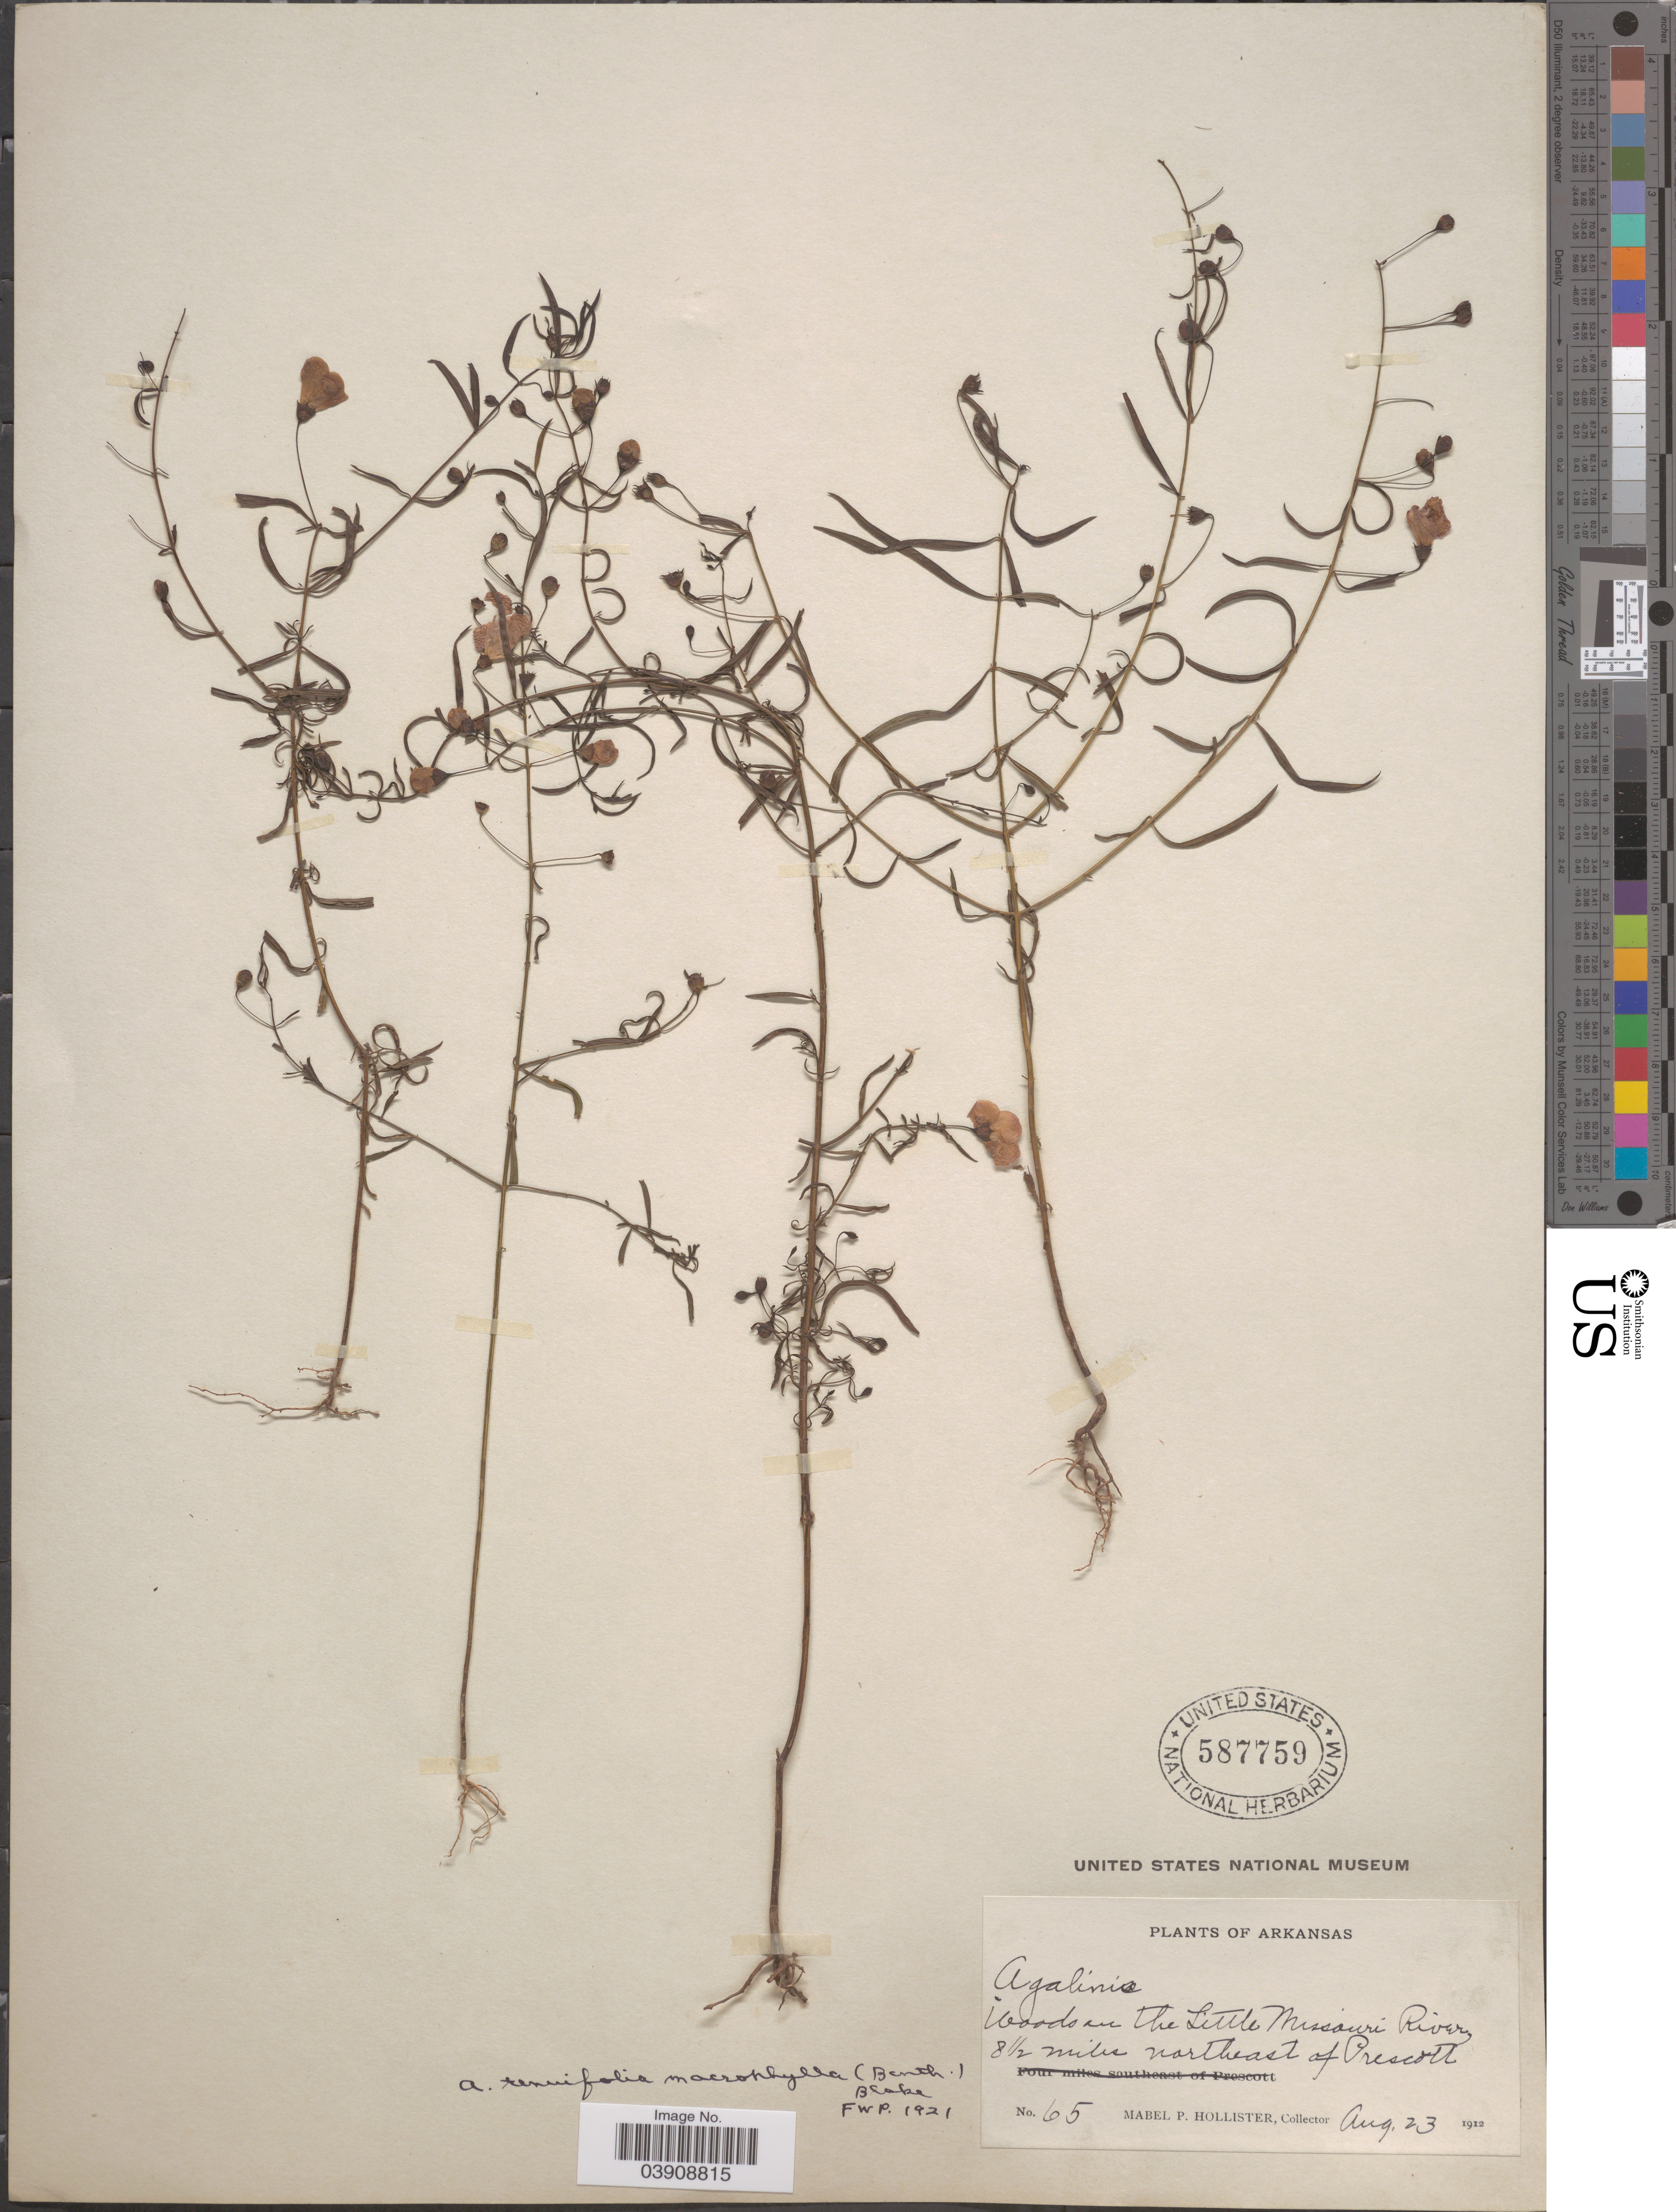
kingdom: Plantae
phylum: Tracheophyta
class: Magnoliopsida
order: Lamiales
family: Orobanchaceae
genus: Agalinis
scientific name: Agalinis tenuifolia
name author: (Vahl) Raf.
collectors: M. Hollister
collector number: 65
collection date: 1912-08-23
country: United States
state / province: Arkansas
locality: Woods on The Little Missouri River, 8½ miles northeast of Prescott.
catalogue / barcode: US 587759